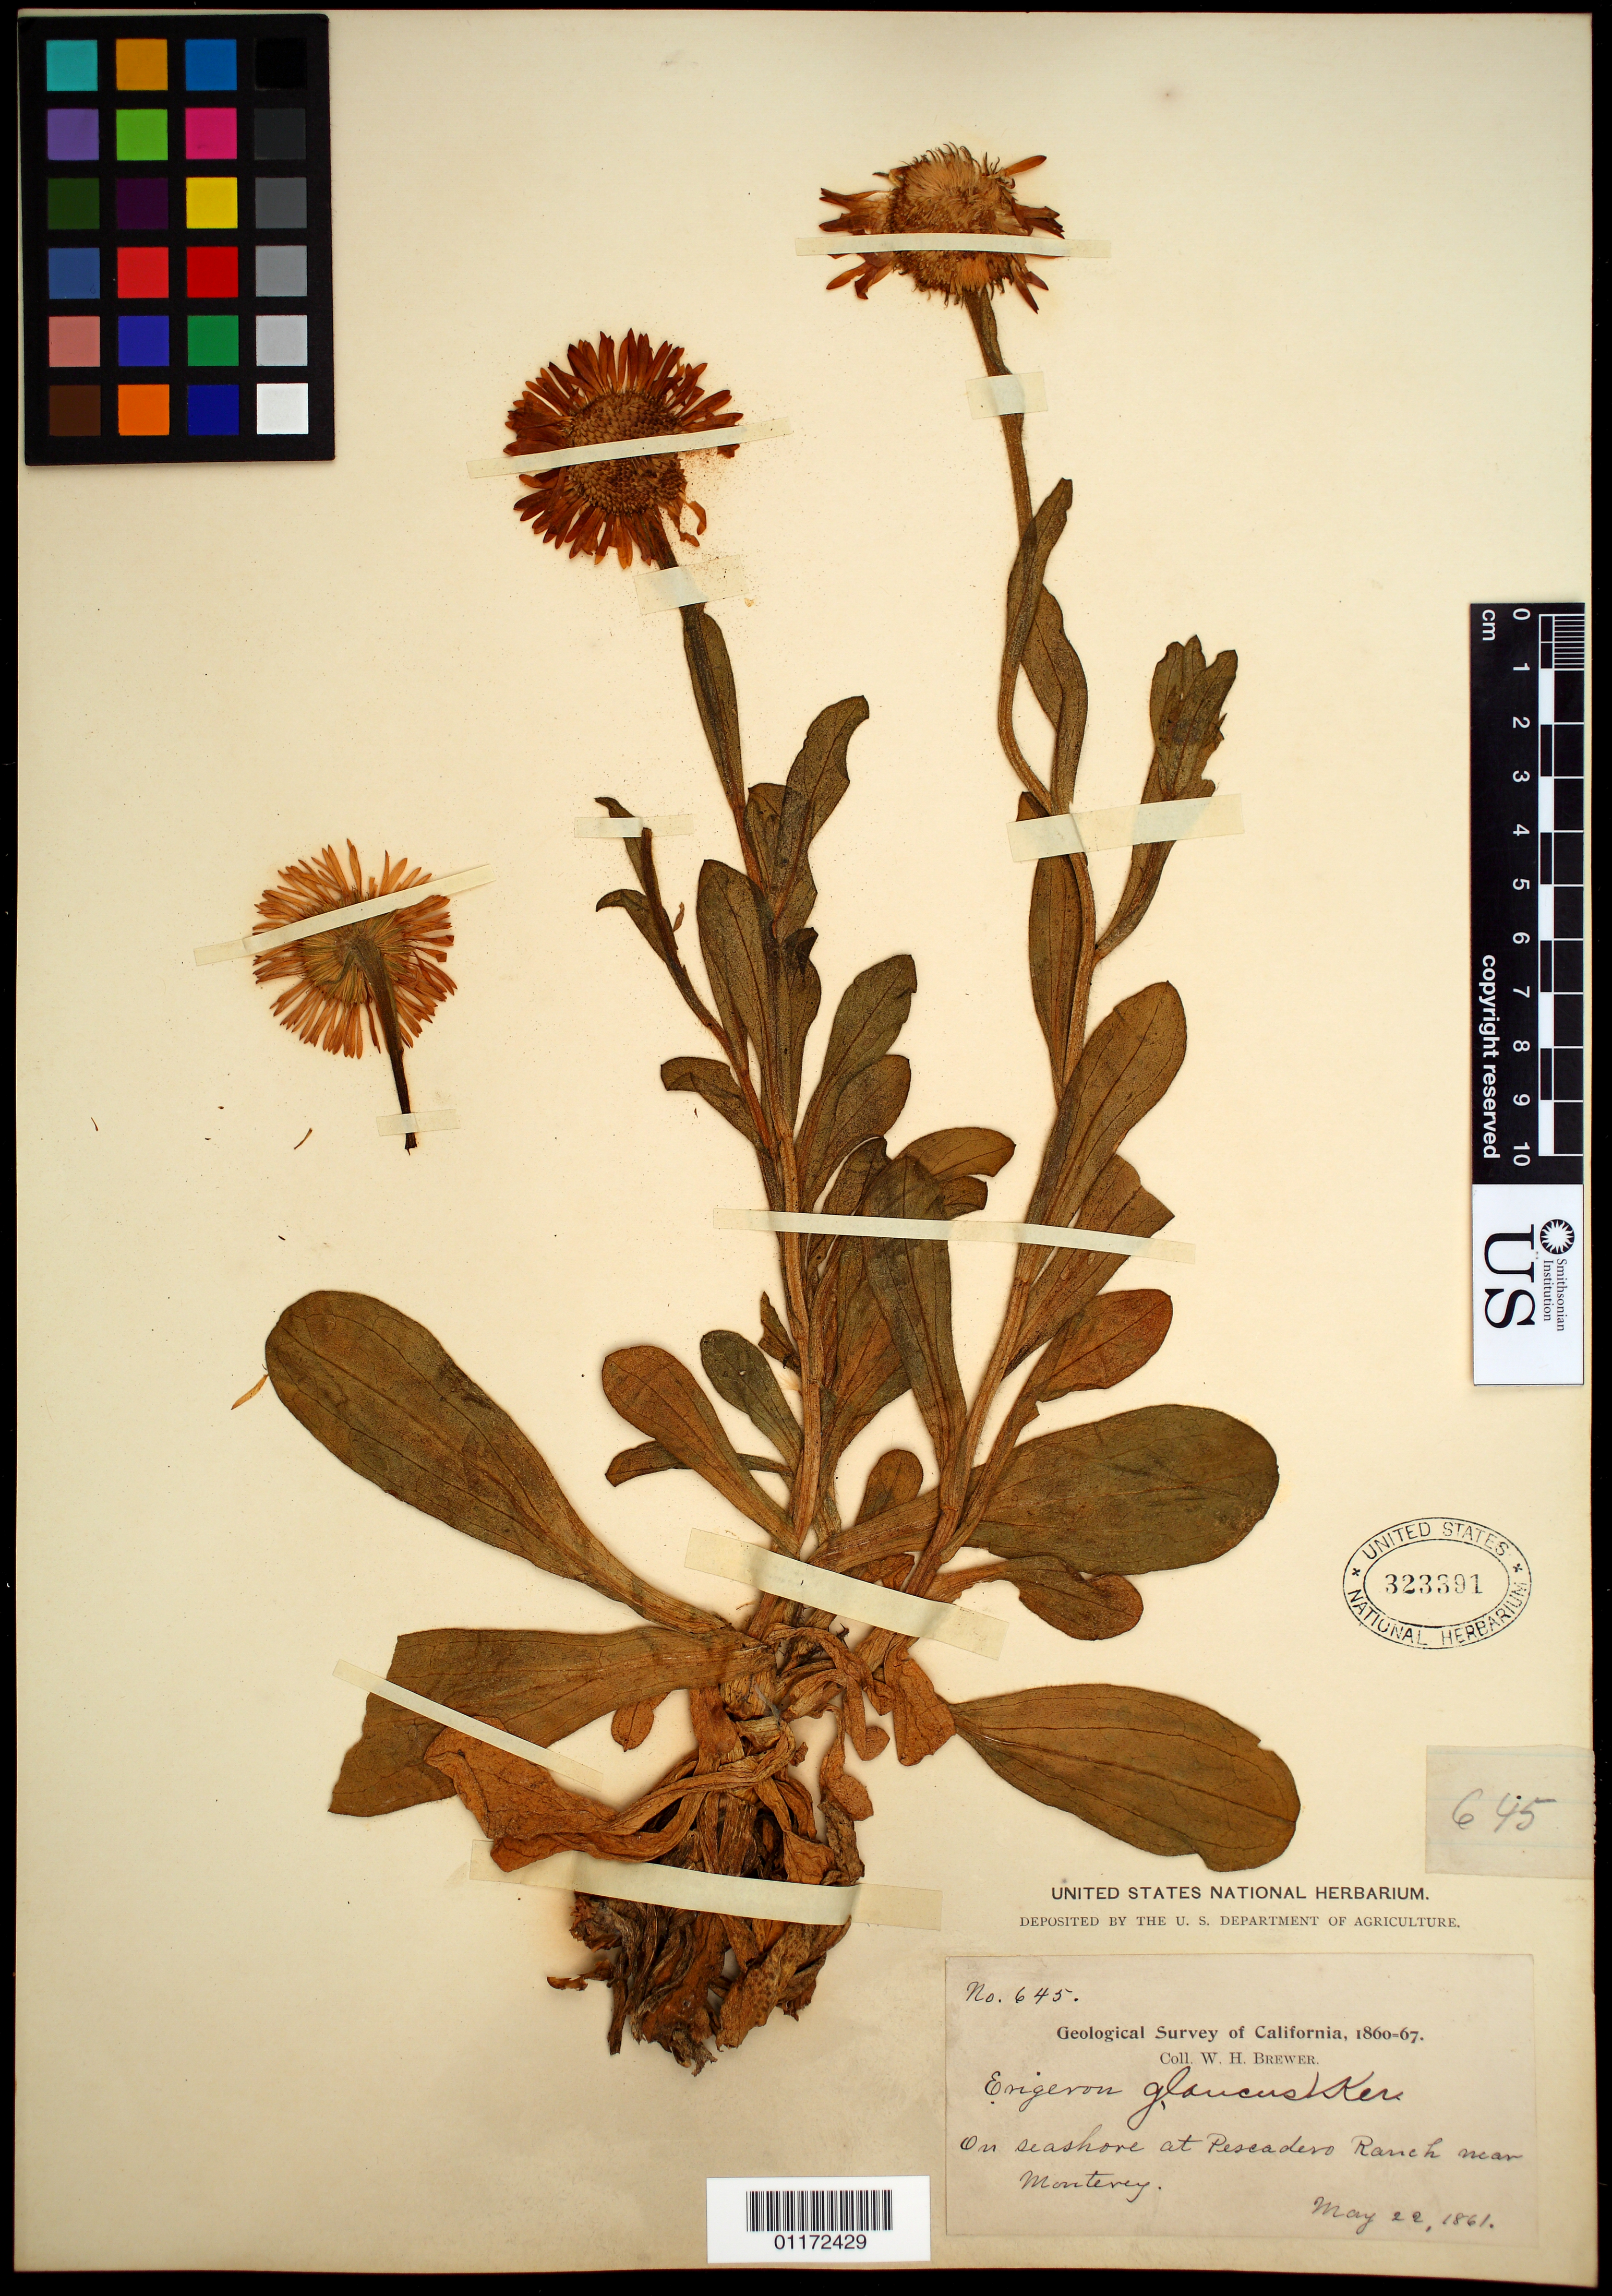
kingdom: Plantae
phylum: Tracheophyta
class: Magnoliopsida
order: Asterales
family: Asteraceae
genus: Erigeron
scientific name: Erigeron glaucus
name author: Ker Gawl.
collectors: W. H. Brewer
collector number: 645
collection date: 1861-05-22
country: United States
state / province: California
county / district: Monterey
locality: Pescadero Ranch, Near Monterey.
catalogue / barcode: US 323391